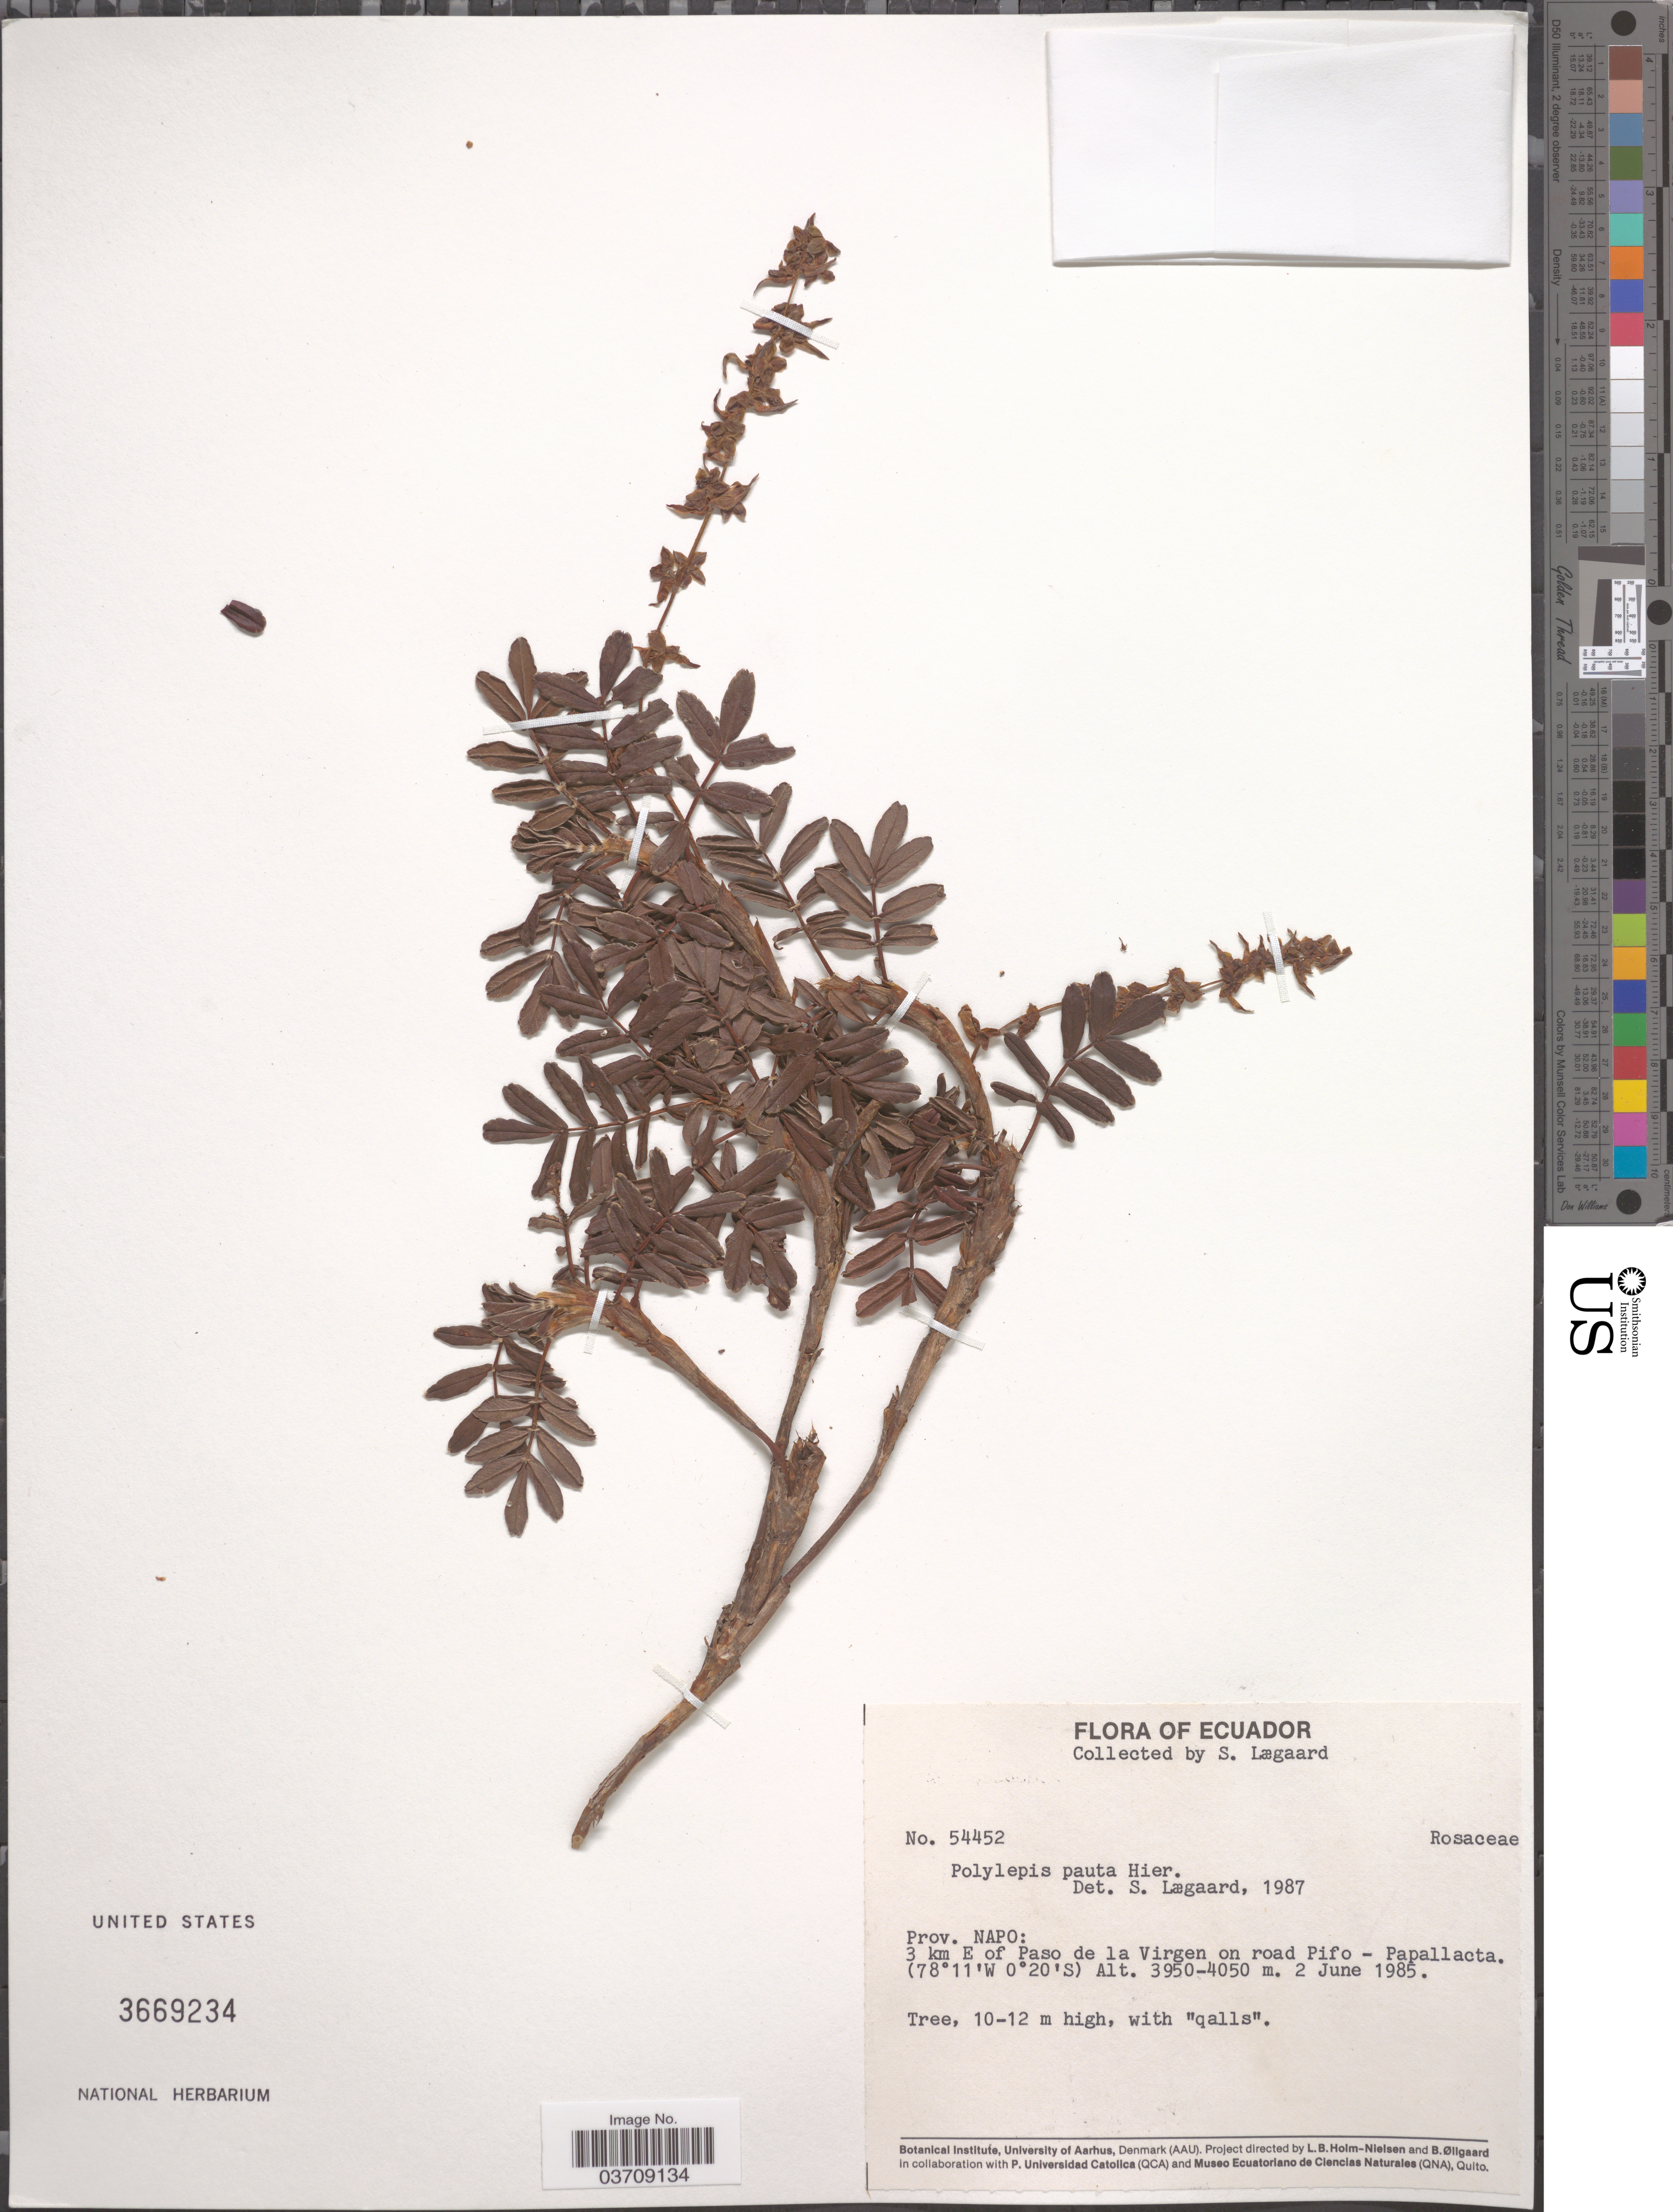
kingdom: Plantae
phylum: Tracheophyta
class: Magnoliopsida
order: Rosales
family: Rosaceae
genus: Polylepis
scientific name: Polylepis pauta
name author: Hieron.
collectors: S. Lægaard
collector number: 54452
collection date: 1985-06-02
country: Ecuador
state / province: Napo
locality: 3 km E of Paso de la Virgen on road Pifo - Papallacta.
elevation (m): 3950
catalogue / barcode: US 3669234